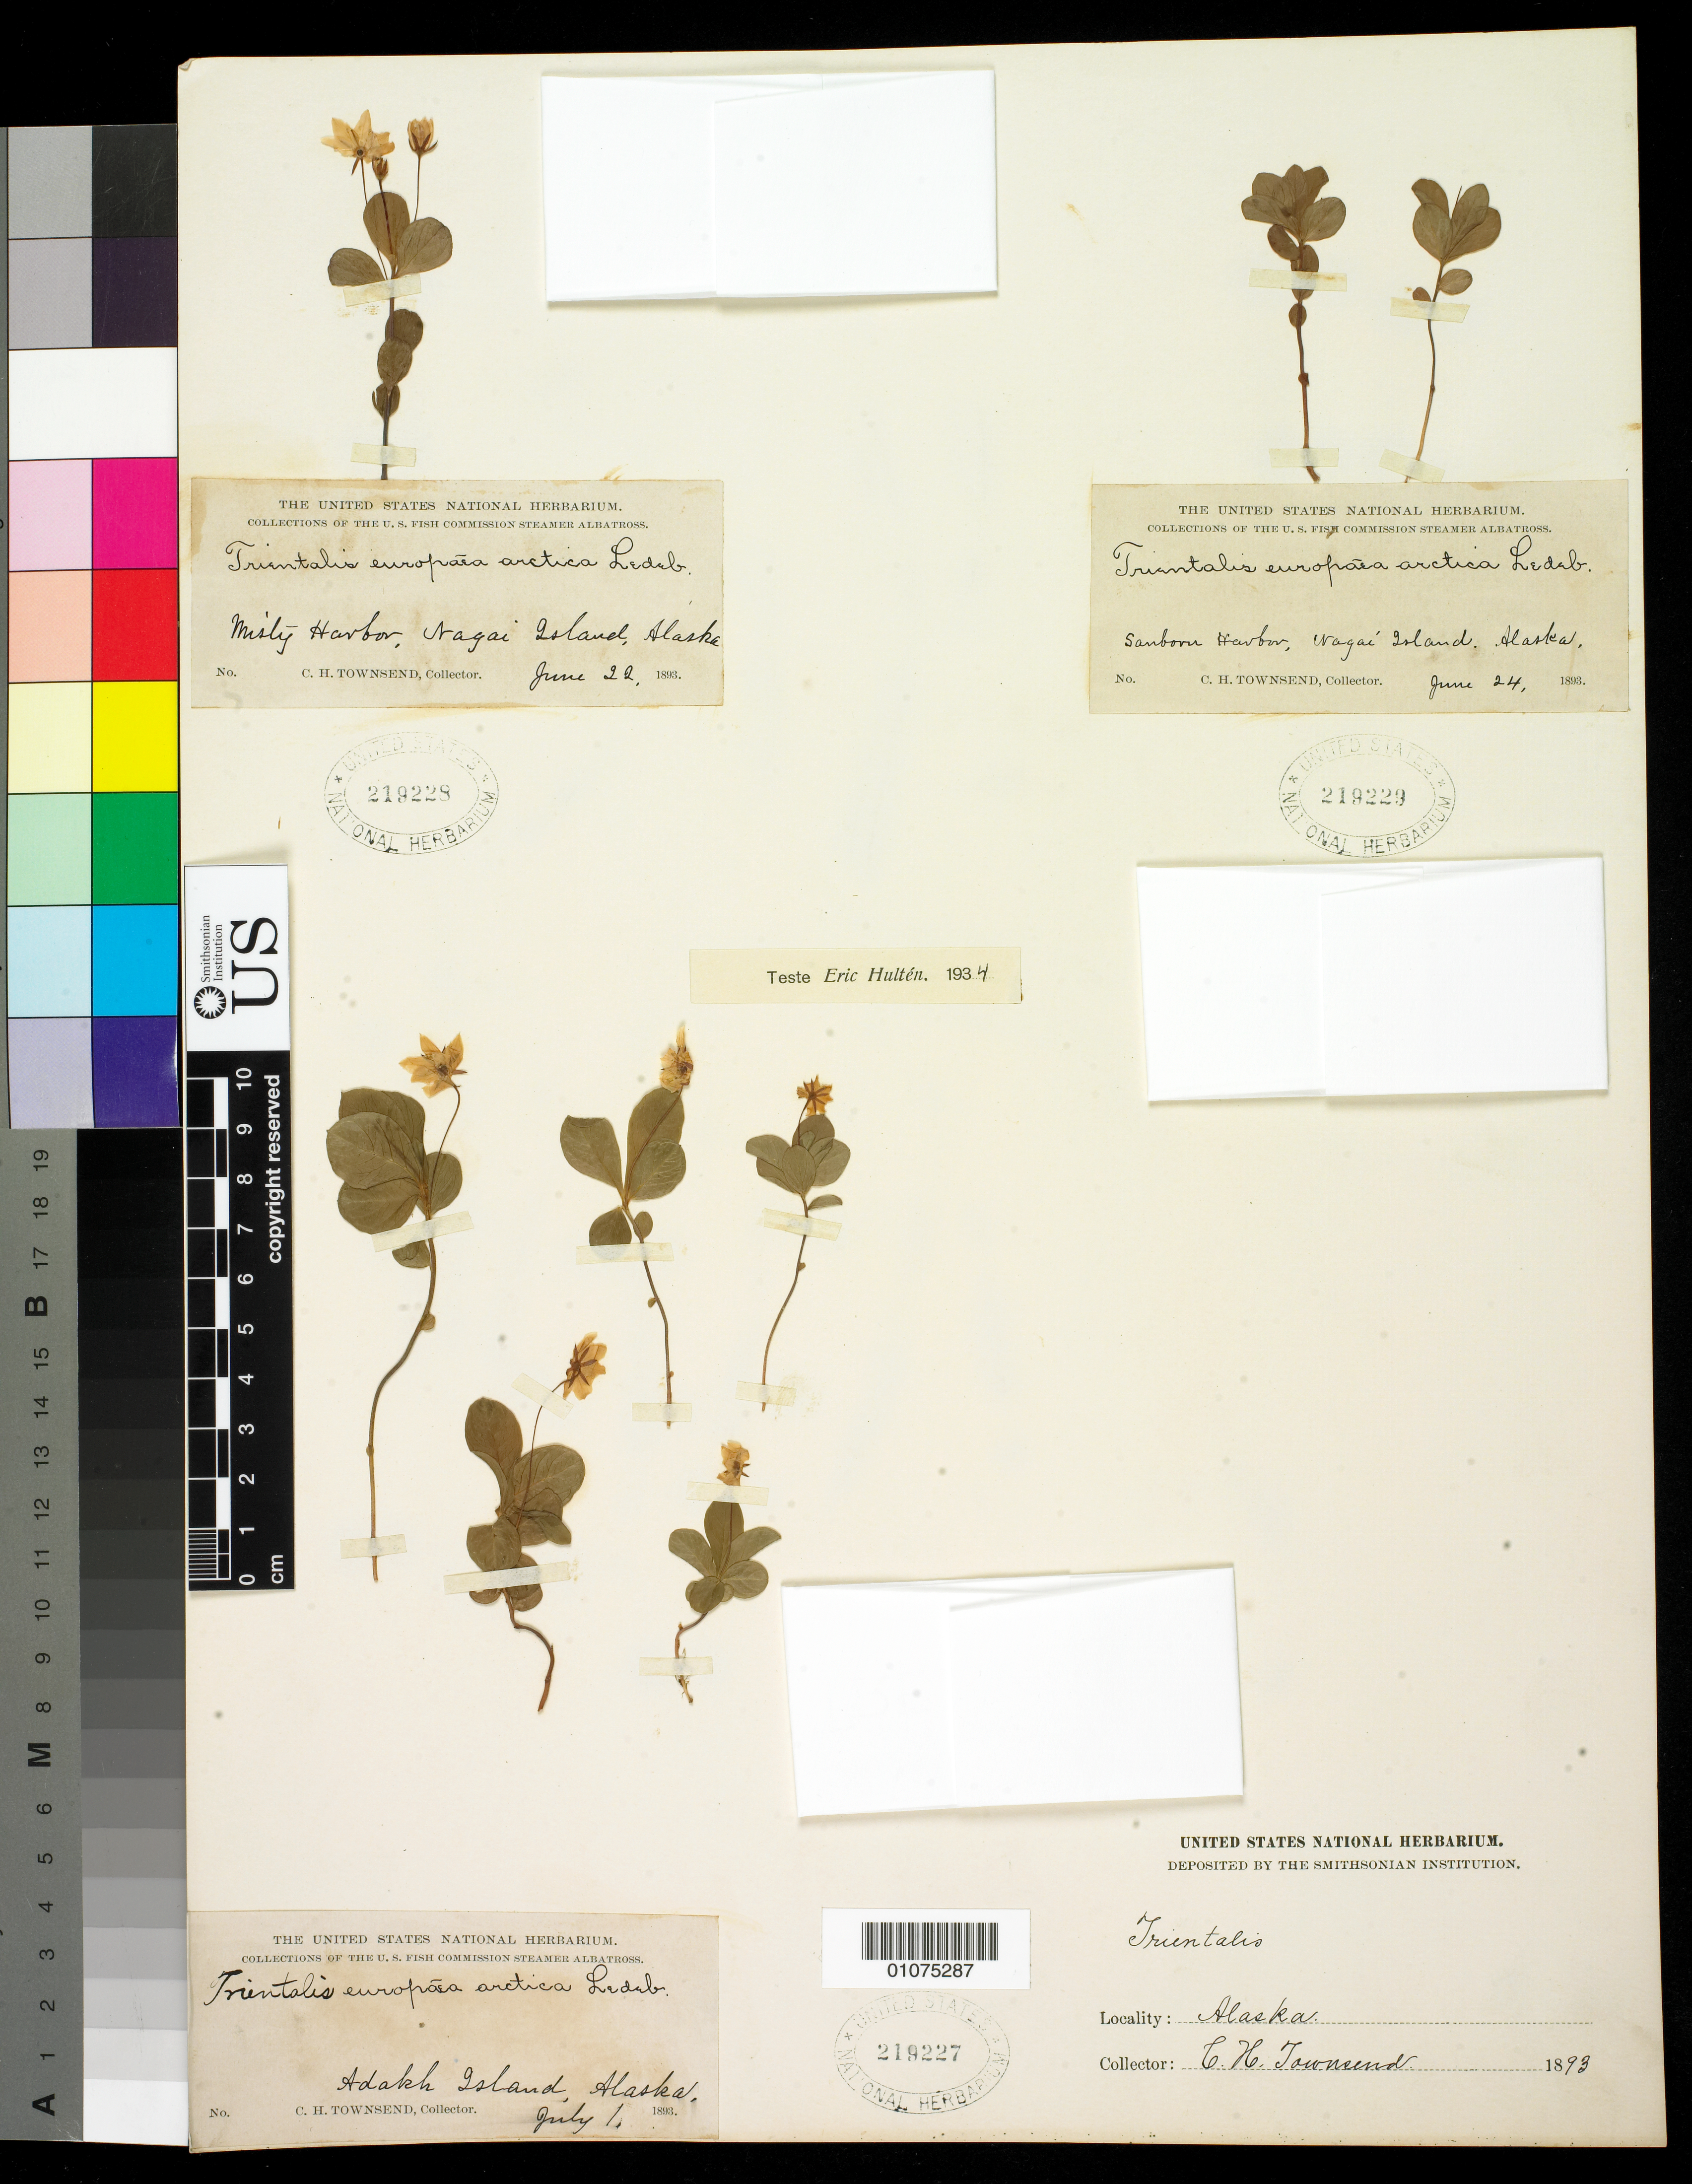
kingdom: Plantae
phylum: Tracheophyta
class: Magnoliopsida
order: Ericales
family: Primulaceae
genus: Trientalis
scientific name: Trientalis europaea subsp. arctica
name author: (Fisch. ex Hook.) Hultén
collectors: C. H. Townsend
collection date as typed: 1 Jul 1893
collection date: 1893-07-01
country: United States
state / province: Alaska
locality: Adakh Island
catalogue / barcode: US 219227